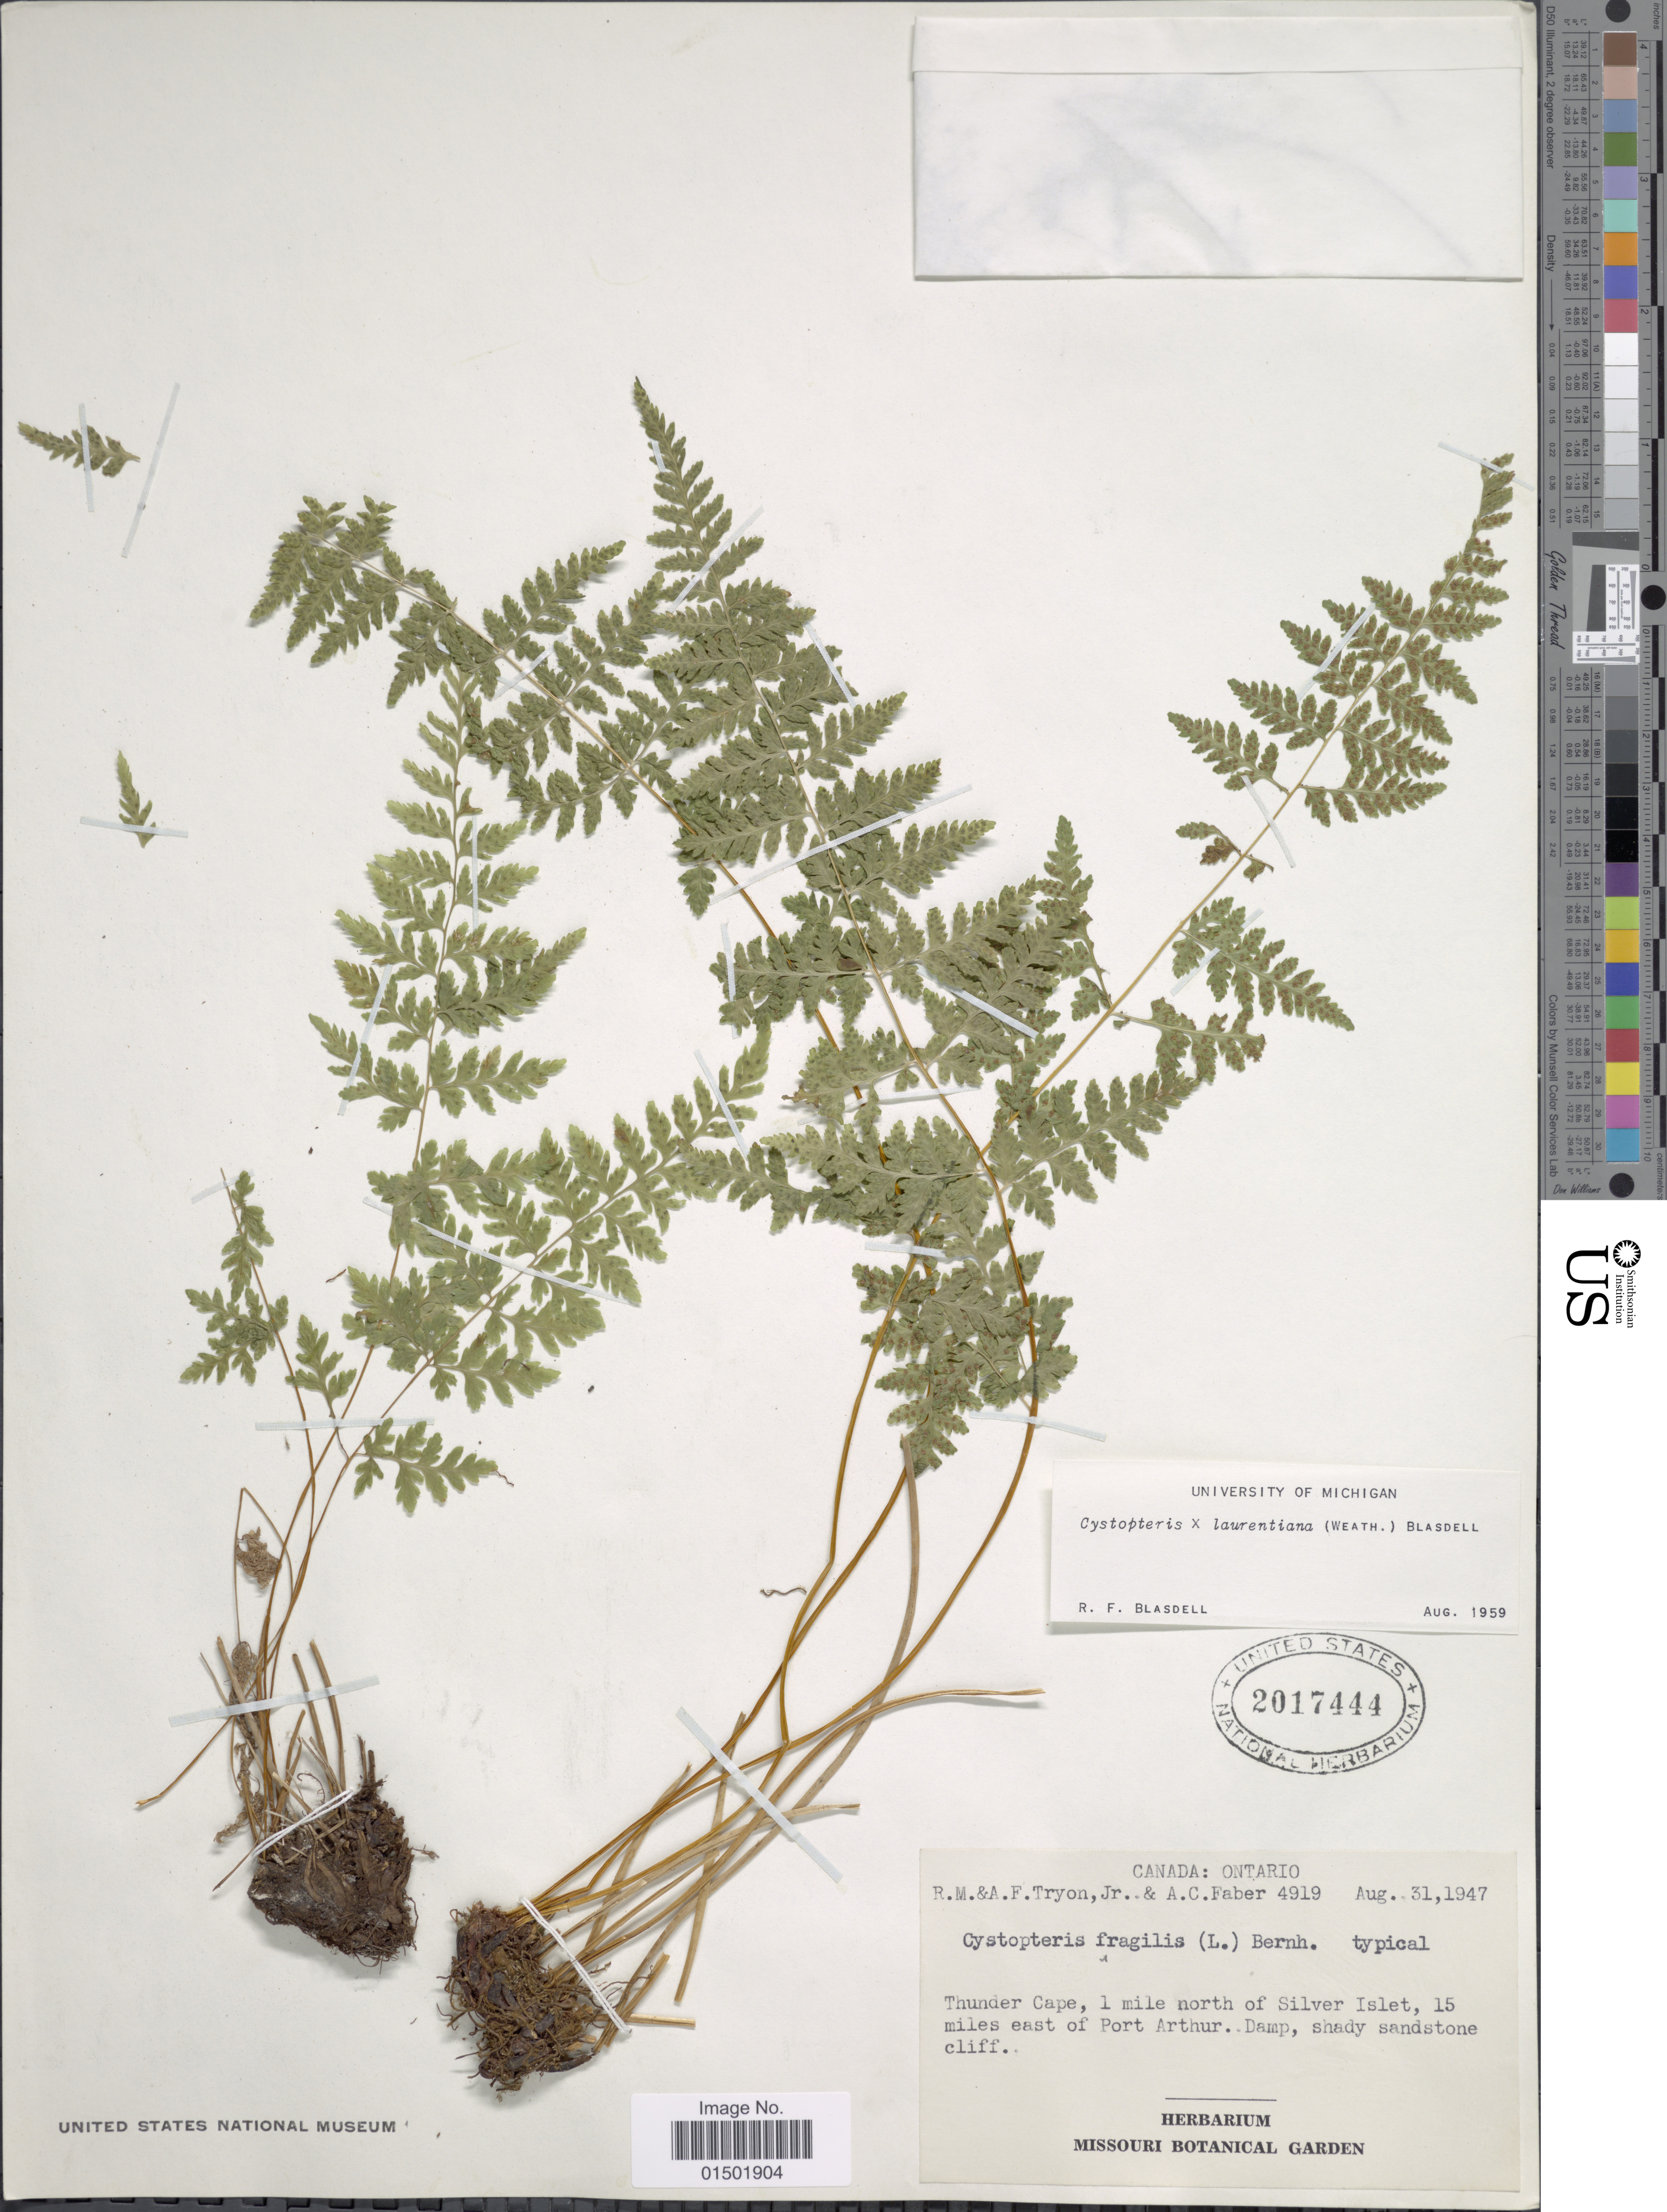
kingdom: Plantae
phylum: Tracheophyta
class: Polypodiopsida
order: Polypodiales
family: Cystopteridaceae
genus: Cystopteris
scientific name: Cystopteris laurentiana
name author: (Weath.) Blasdell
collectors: R. M. Tryon, A. F. Tryon & A. Faber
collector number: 4919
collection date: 1947-08-31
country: Canada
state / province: Ontario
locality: Thunder Cape, 1 mile north of Silver Islet, 15 miles east of Port Arthur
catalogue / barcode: US 2017444